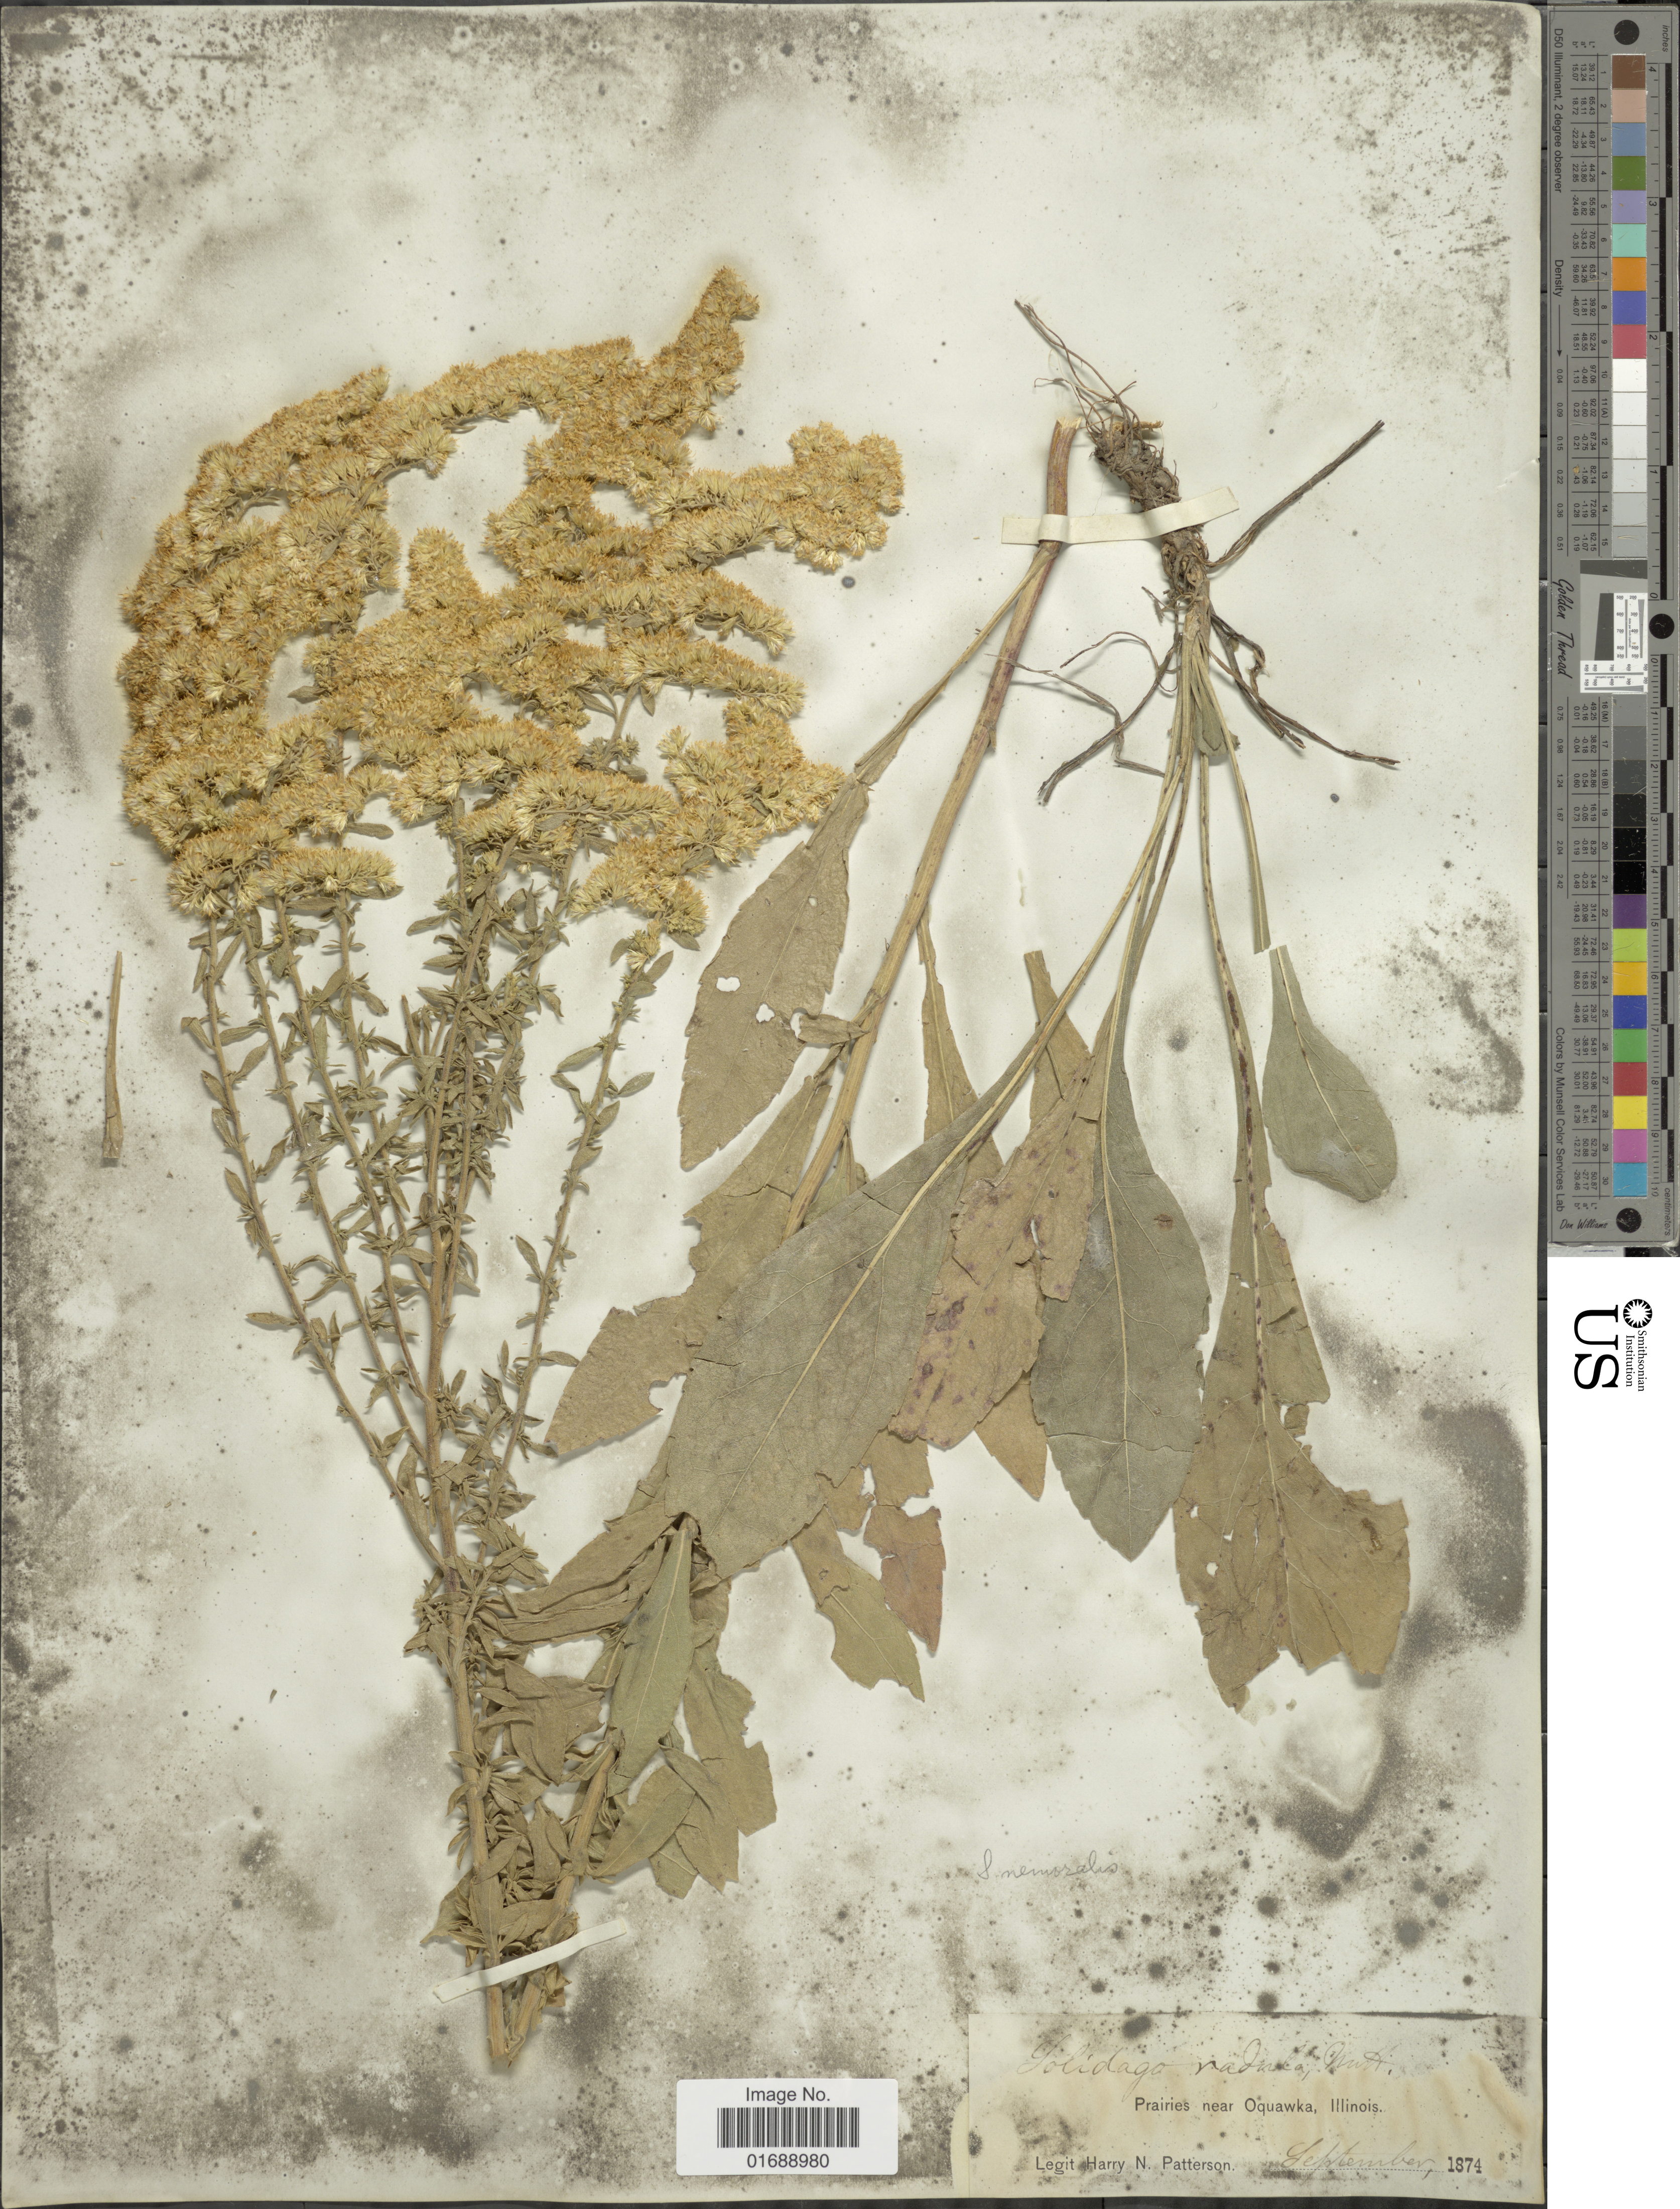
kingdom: Plantae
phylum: Tracheophyta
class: Magnoliopsida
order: Asterales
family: Asteraceae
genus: Solidago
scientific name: Solidago nemoralis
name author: Aiton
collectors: H. N. Patterson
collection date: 1874-09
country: United States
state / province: Illinois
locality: Prairies near Oquawka